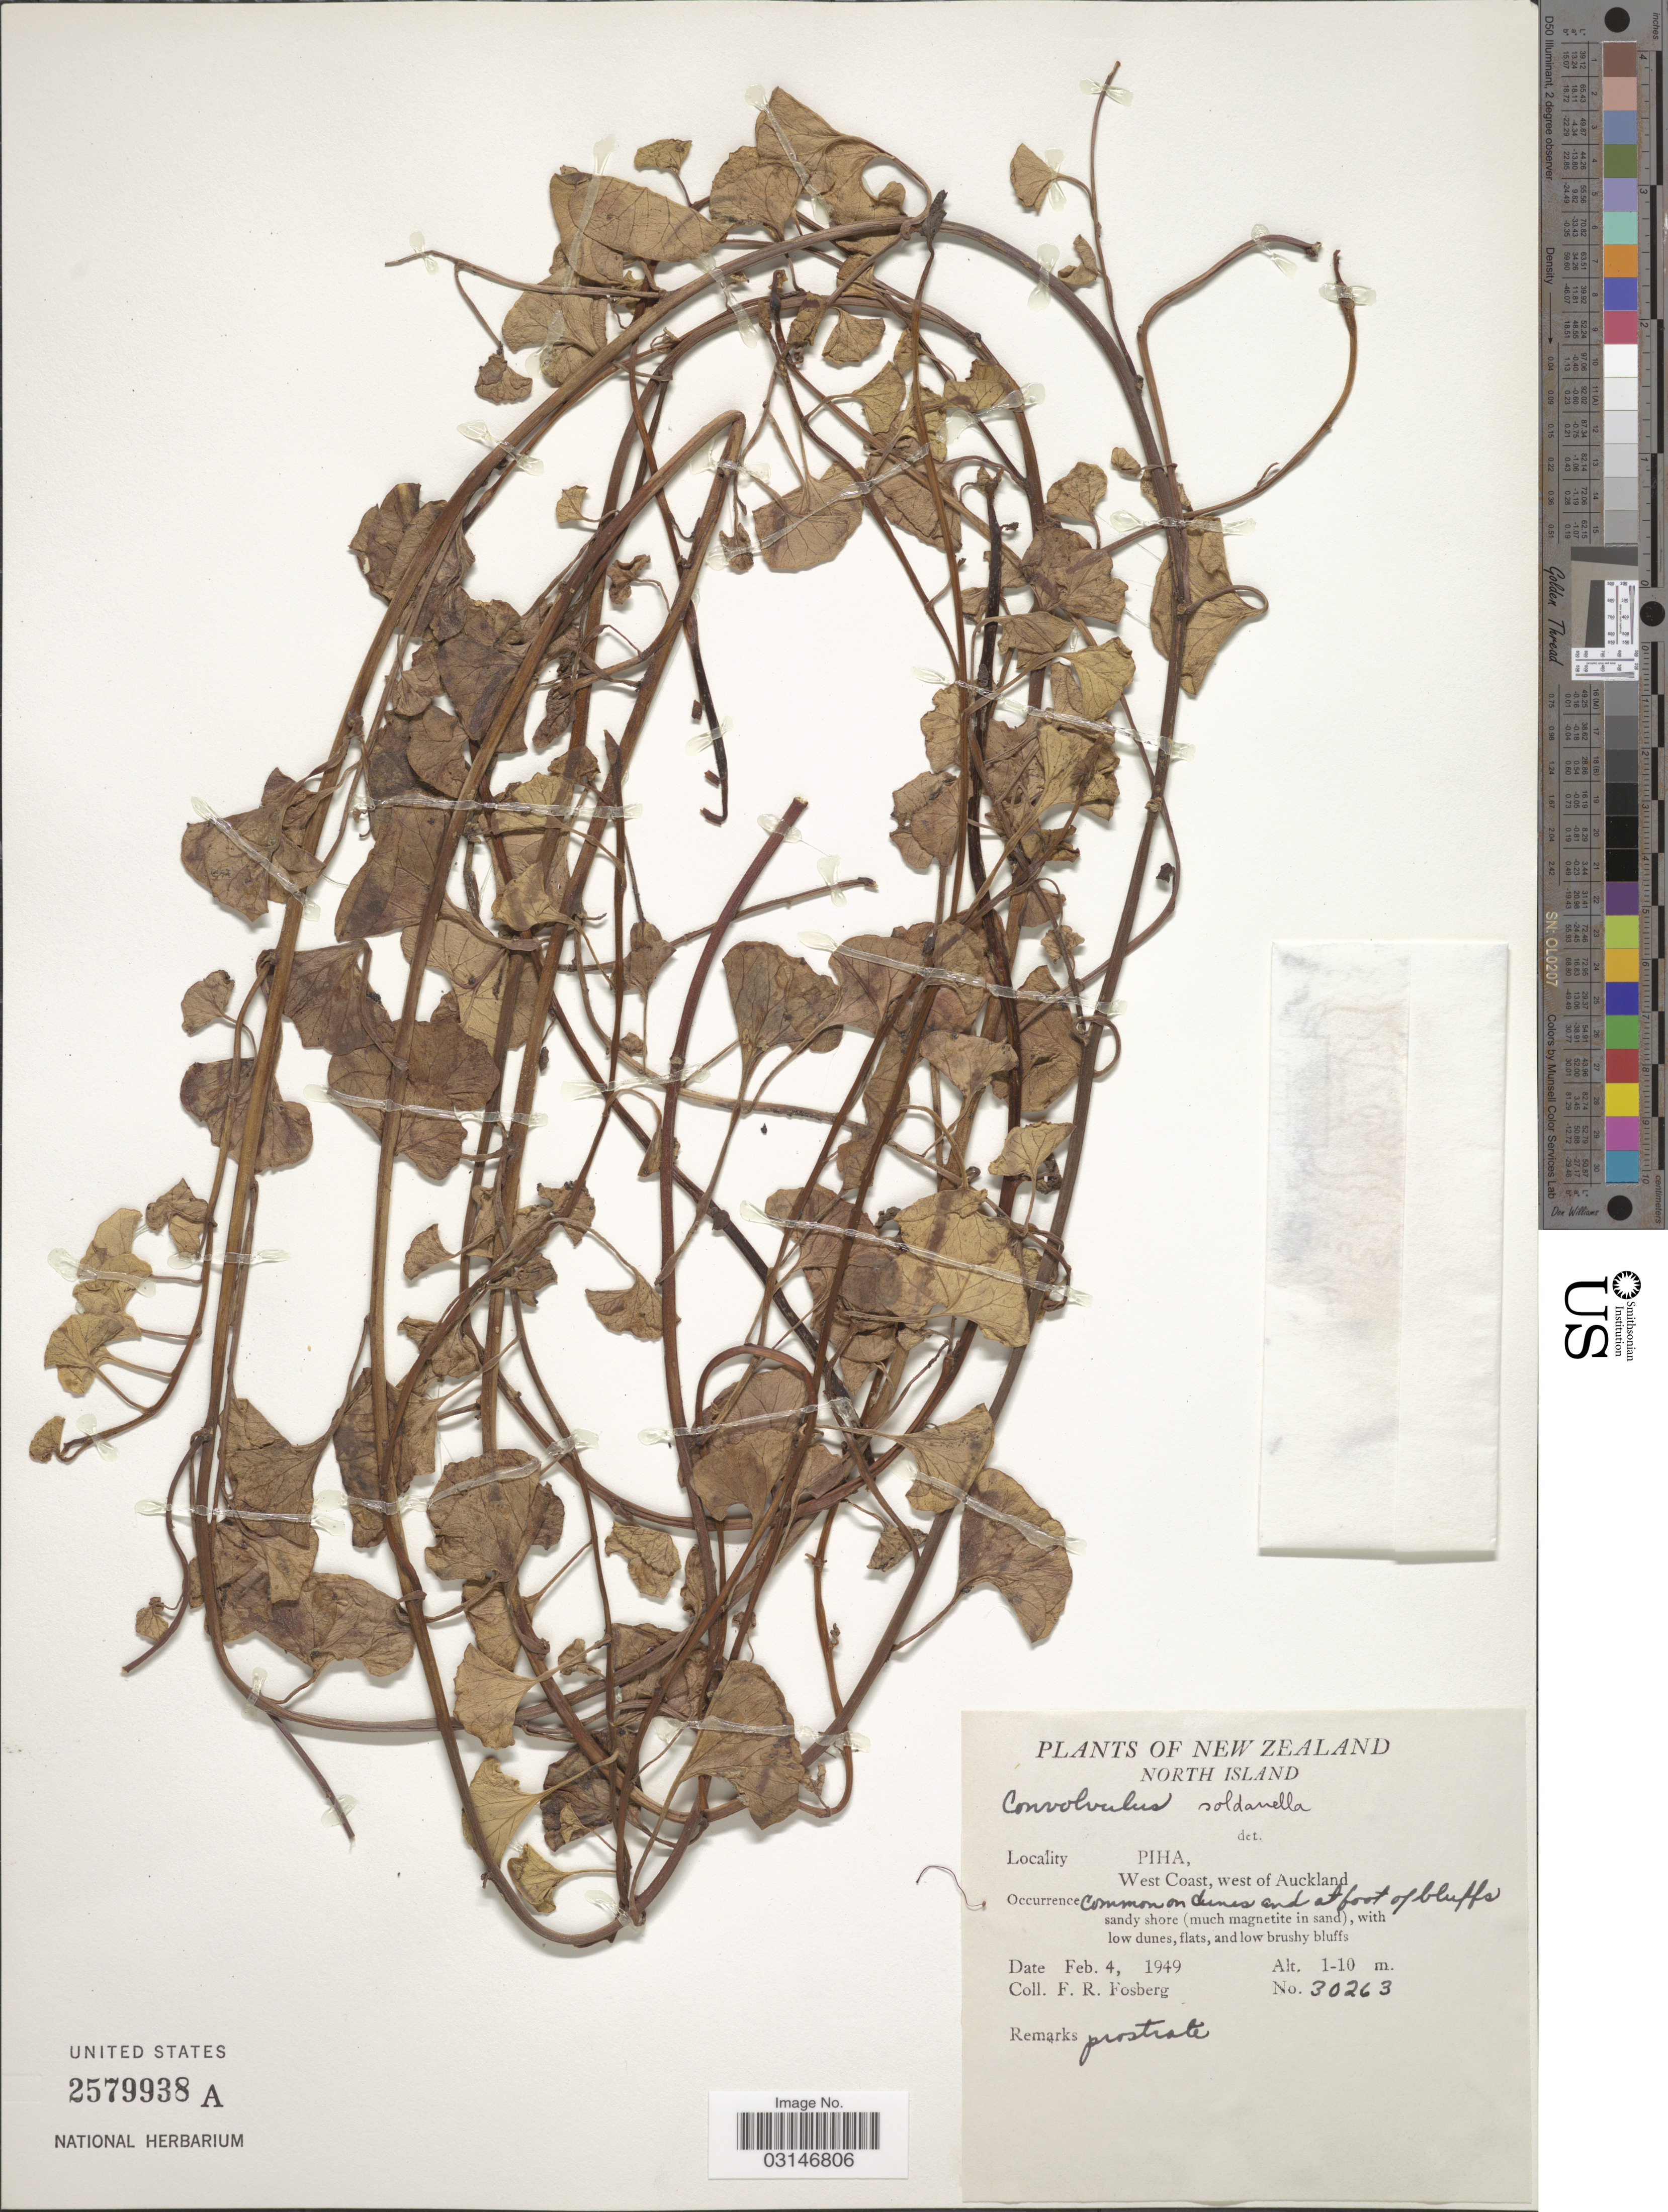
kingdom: Plantae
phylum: Tracheophyta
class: Magnoliopsida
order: Solanales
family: Convolvulaceae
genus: Calystegia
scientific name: Calystegia soldanella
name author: (L.) R. Br.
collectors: F. R. Fosberg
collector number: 30263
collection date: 1949-02-04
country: New Zealand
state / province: Auckland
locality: North Island, PIHA, West Coast, west of Auckland.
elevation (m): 1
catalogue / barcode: US 2579938A